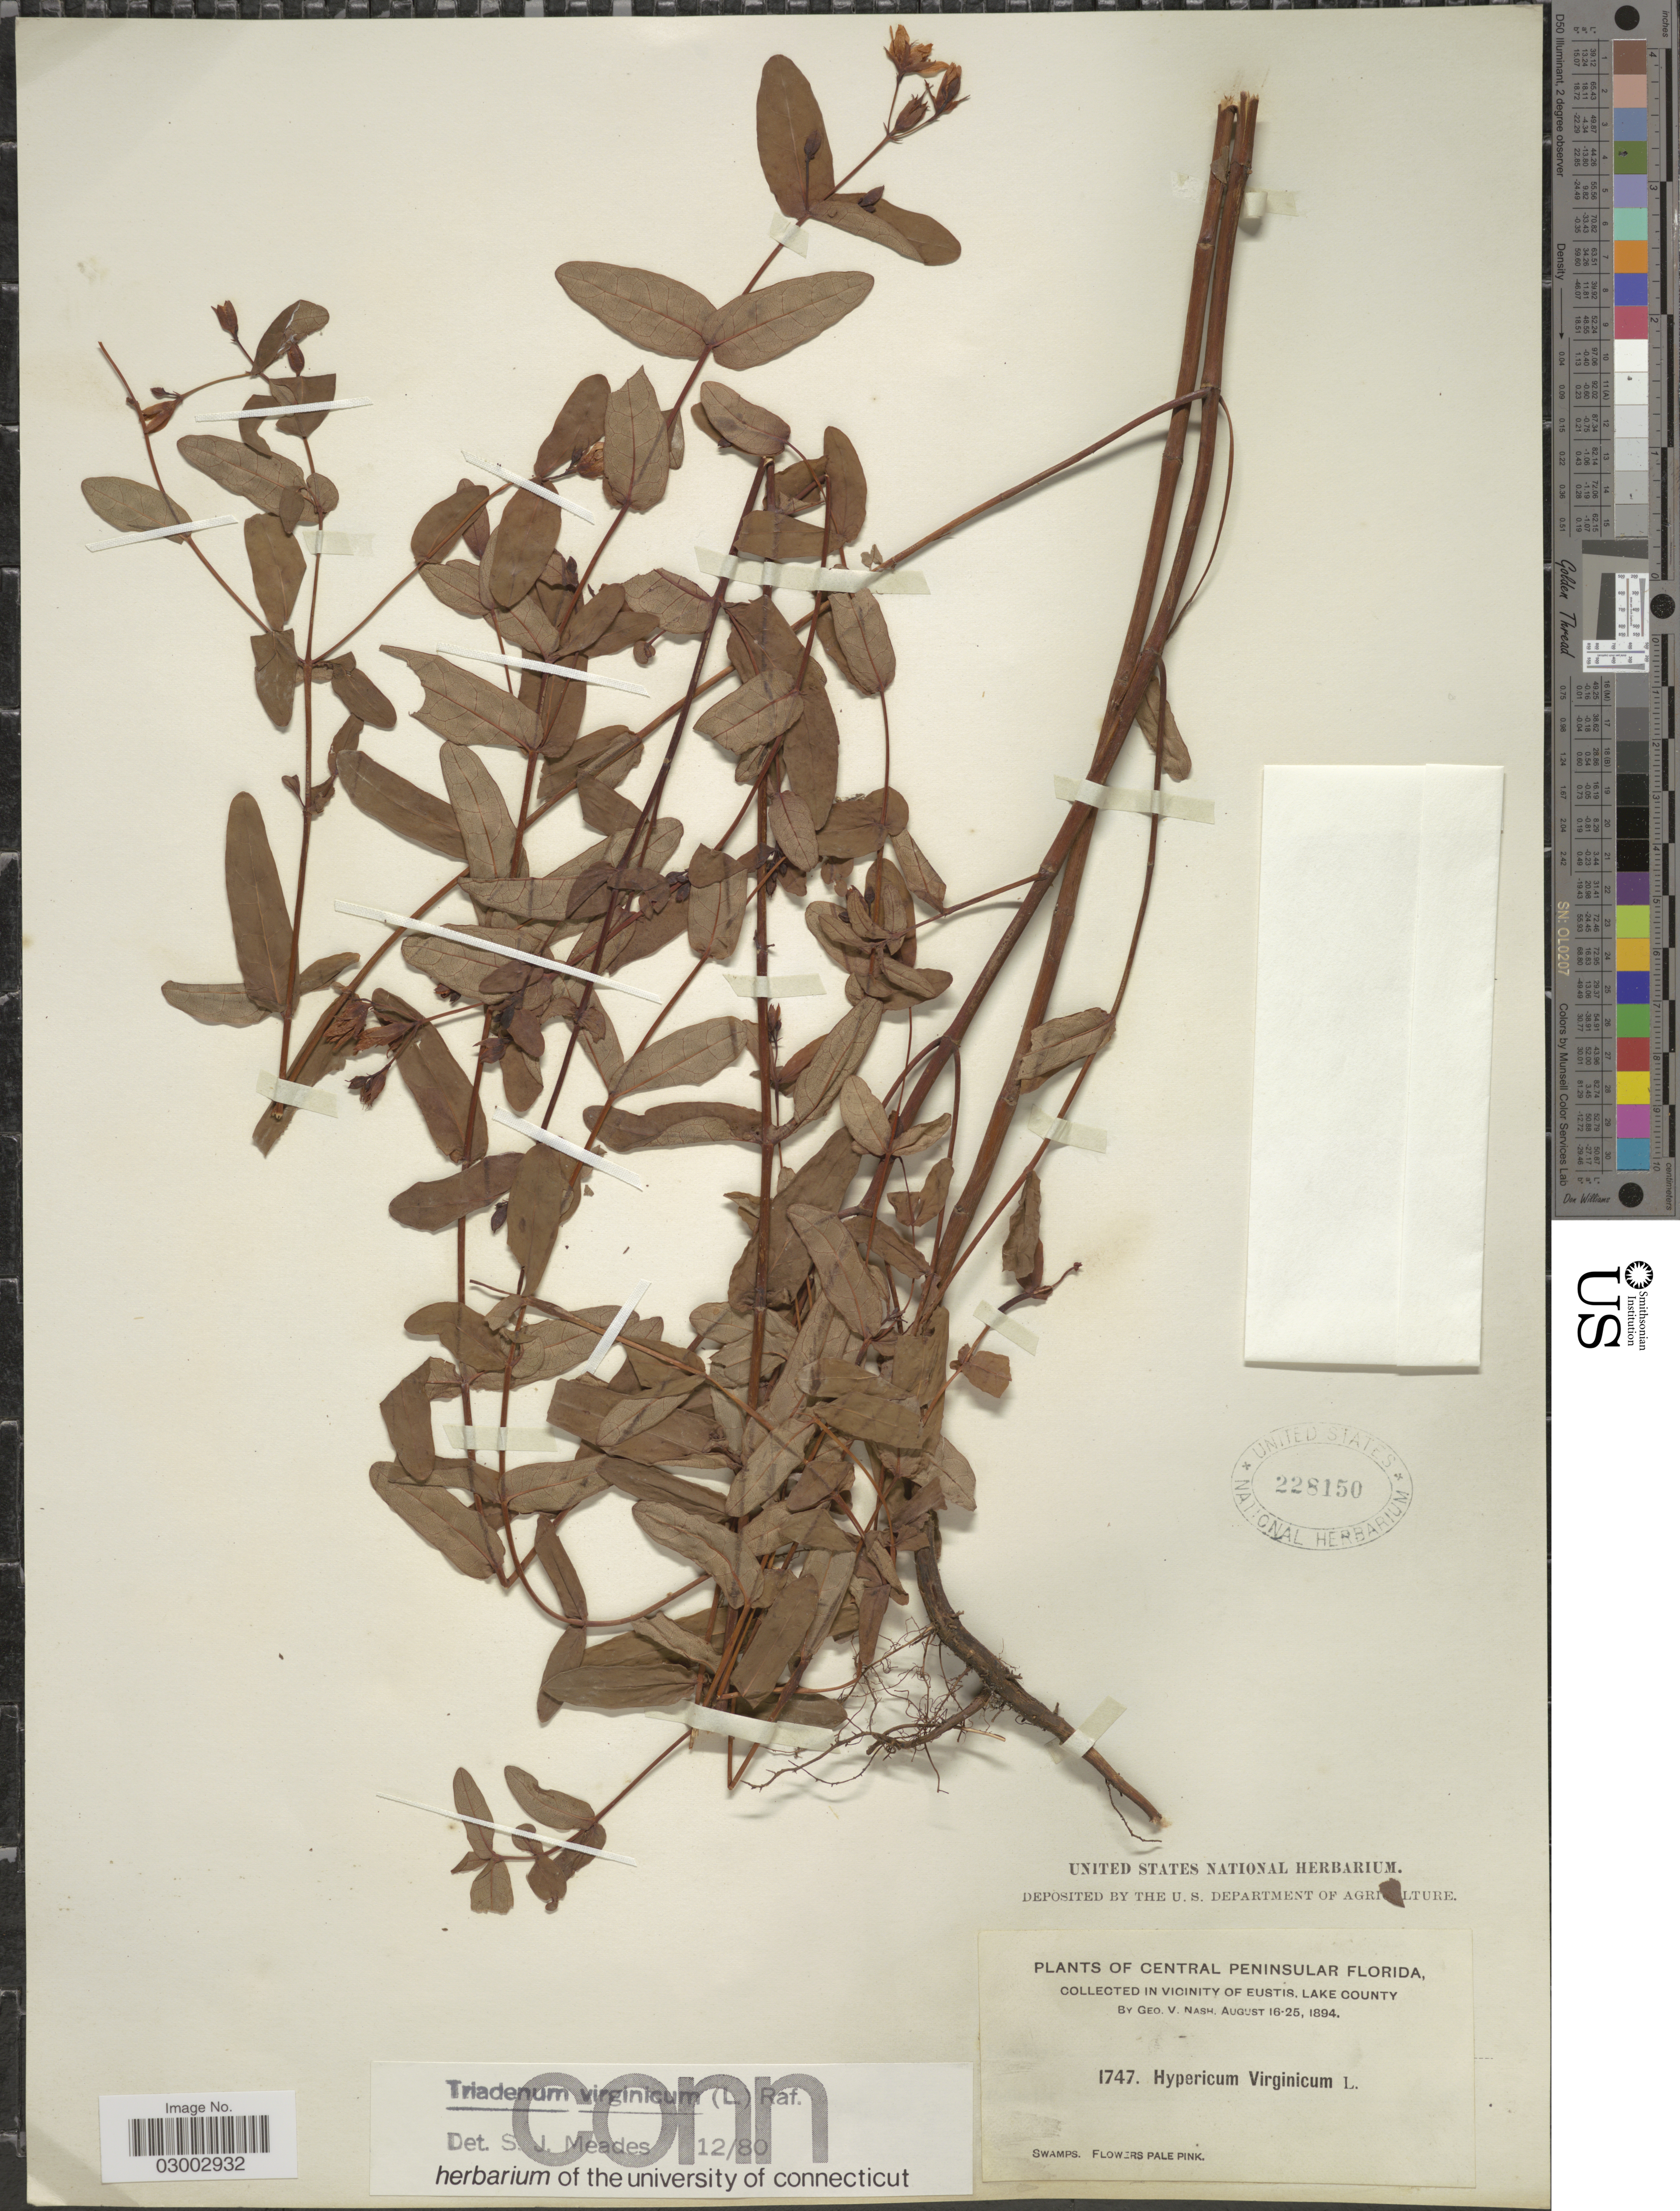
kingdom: Plantae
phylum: Tracheophyta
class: Magnoliopsida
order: Malpighiales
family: Hypericaceae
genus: Hypericum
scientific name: Hypericum virginicum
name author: L.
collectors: G. V. Nash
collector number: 1747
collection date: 1894-08-16/1894-08-25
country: United States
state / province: Florida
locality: Central Peninsula Florida. In Vicinity of Eustis, Lake County.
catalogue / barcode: US 228150